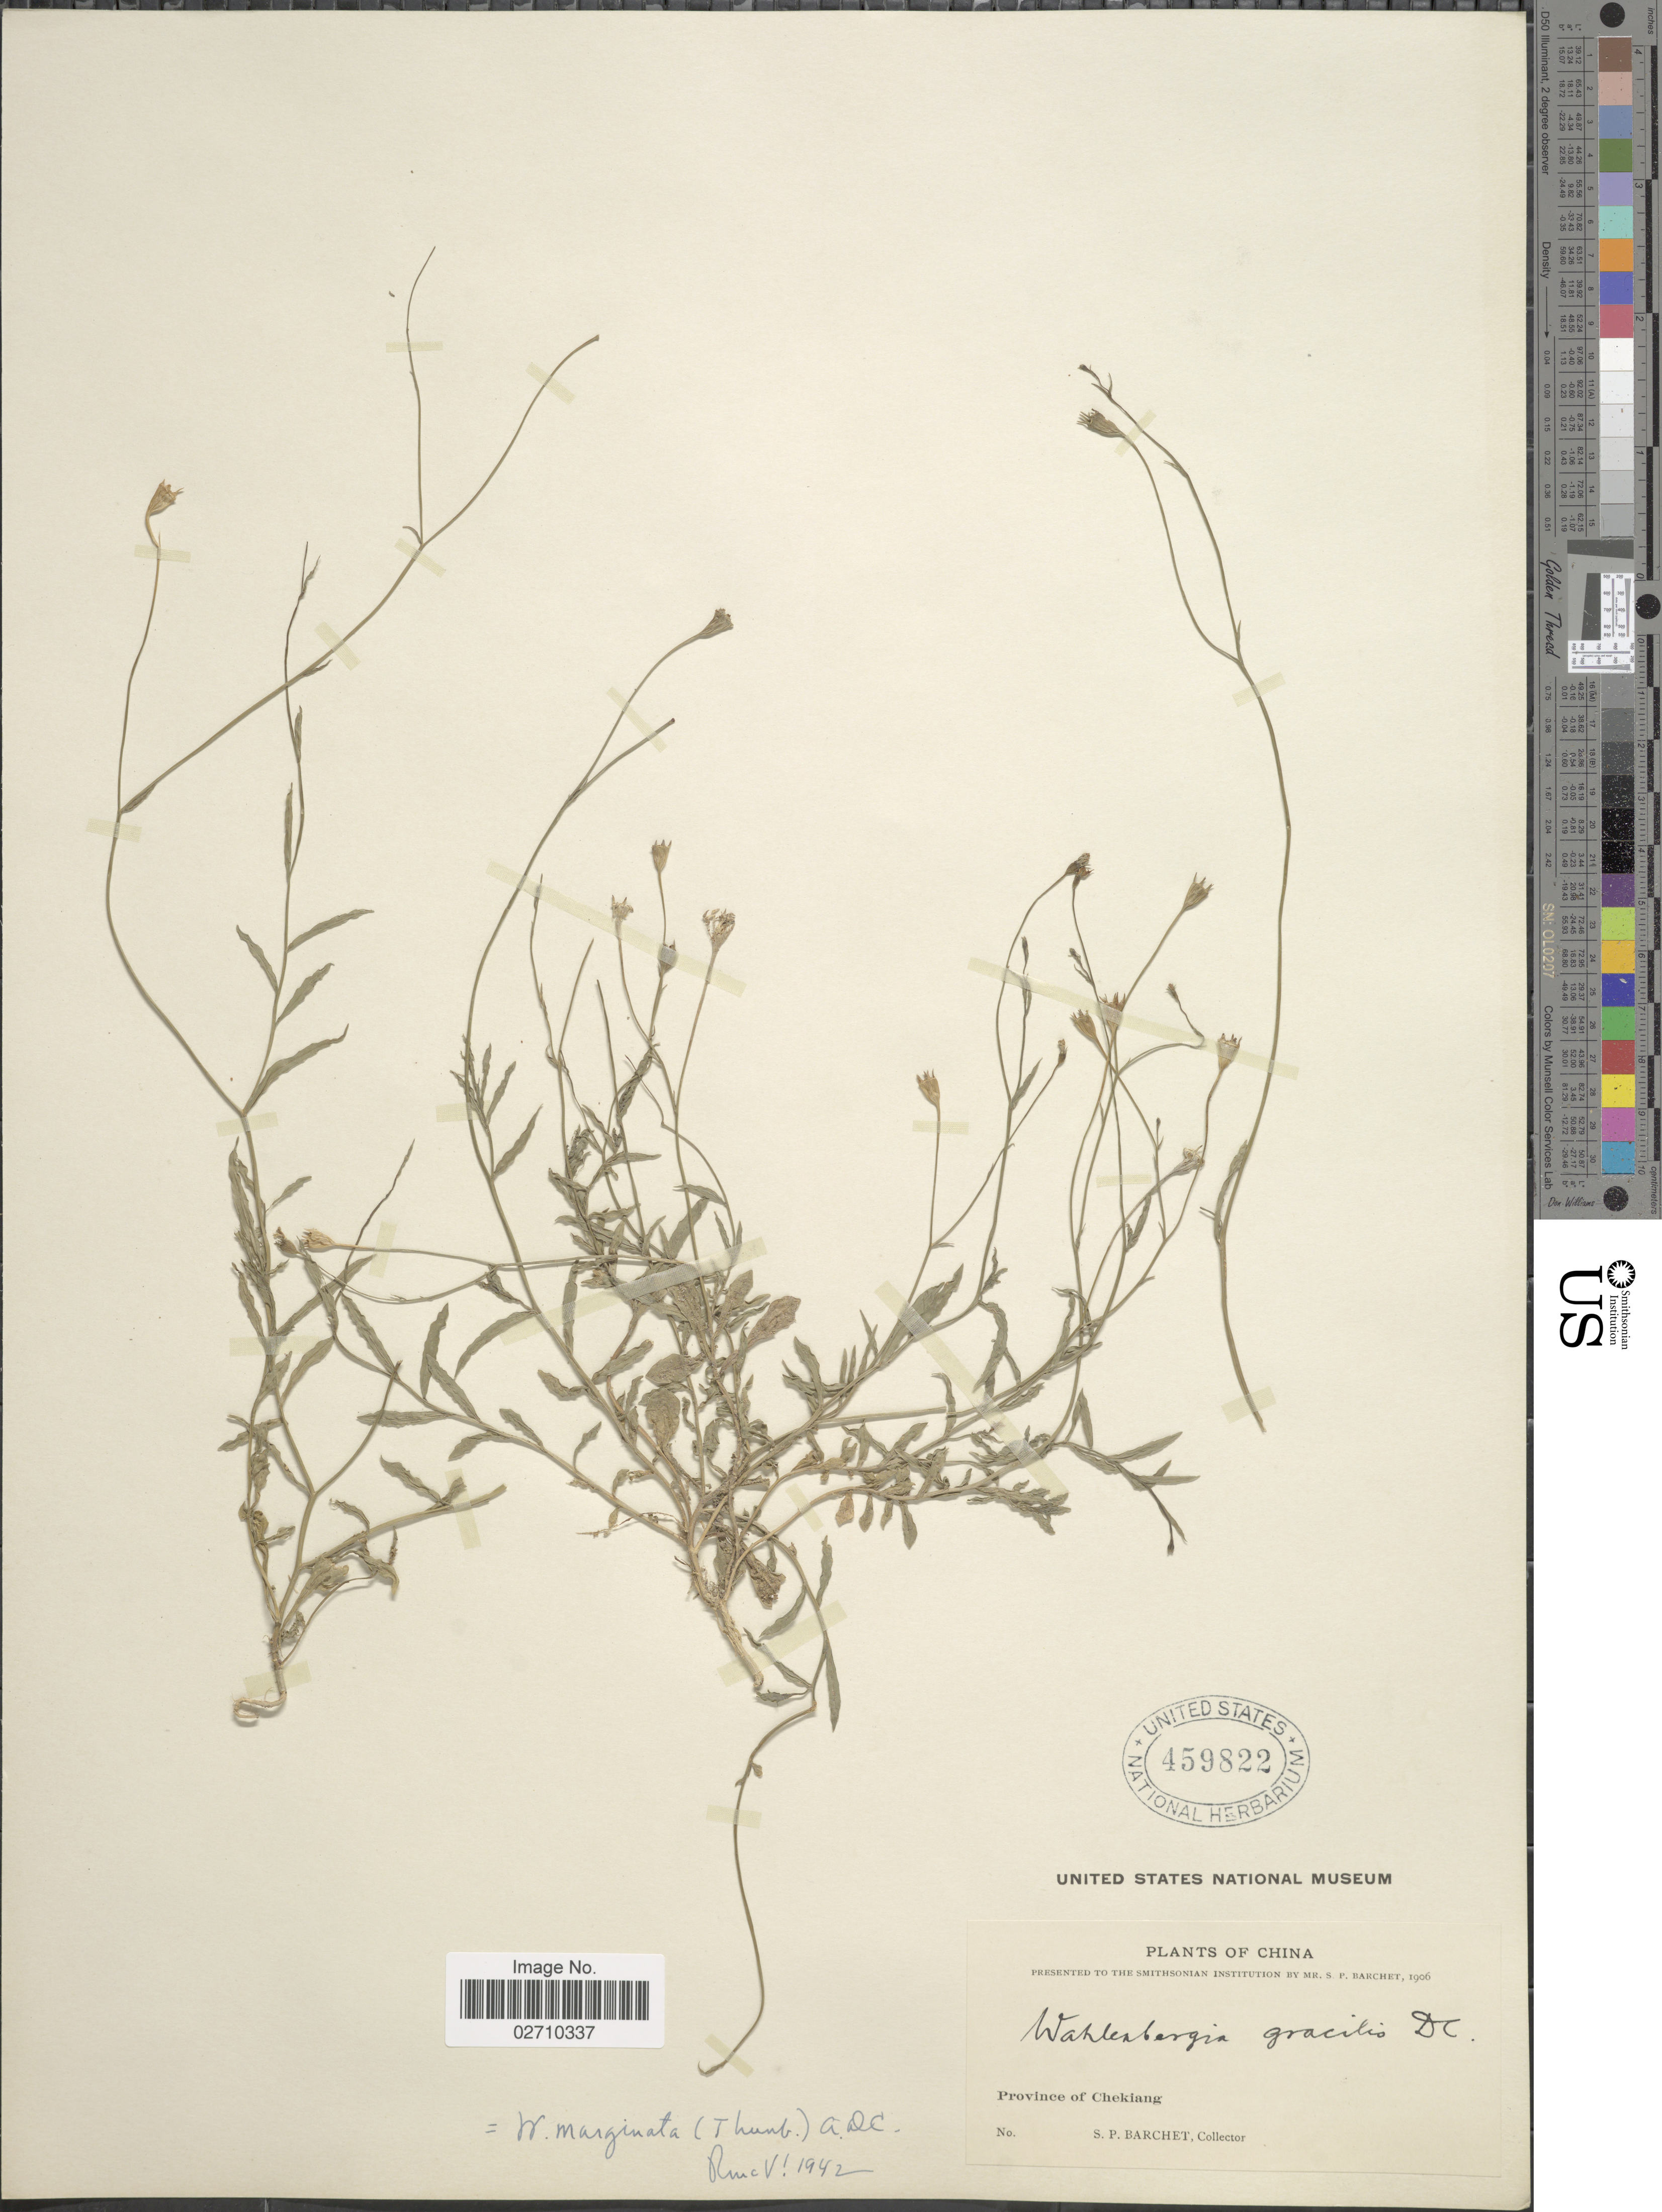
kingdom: Plantae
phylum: Tracheophyta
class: Magnoliopsida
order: Asterales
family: Campanulaceae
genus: Wahlenbergia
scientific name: Wahlenbergia marginata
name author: (Thunb.) A. DC.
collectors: S. P. Barchet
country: China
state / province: Zhejiang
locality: Chekiang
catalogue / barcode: US 459822